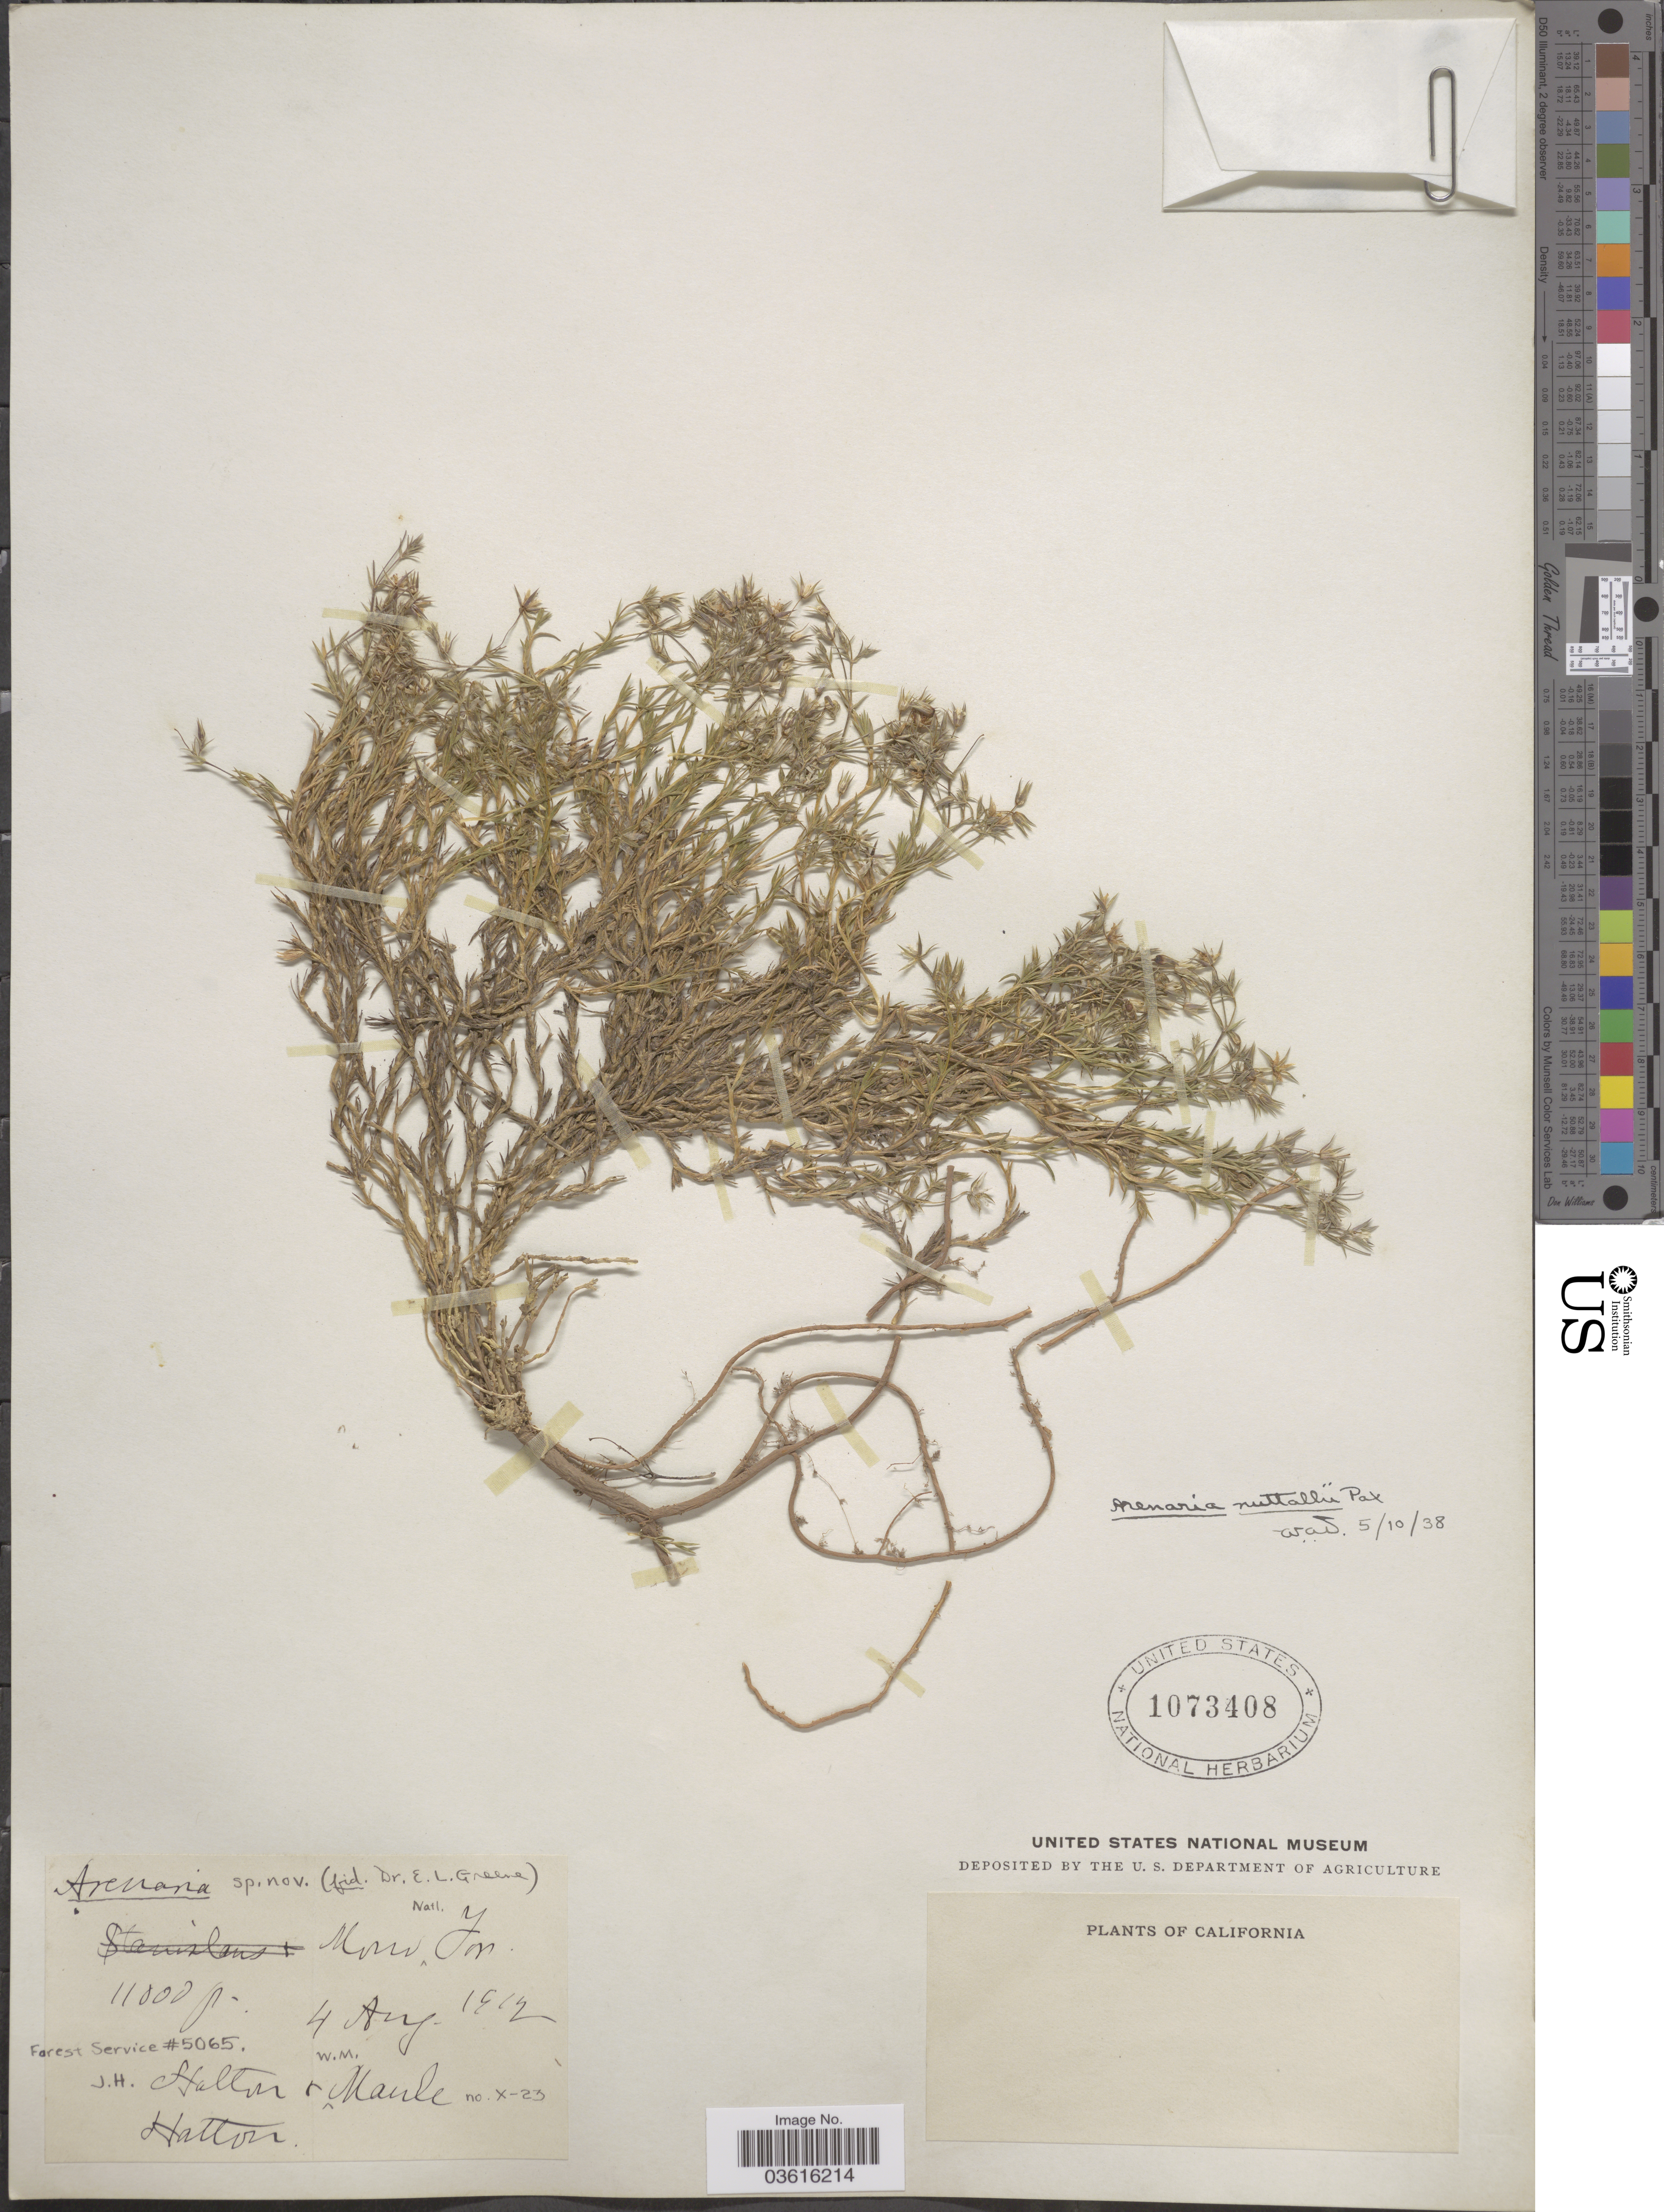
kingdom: Plantae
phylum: Tracheophyta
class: Magnoliopsida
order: Caryophyllales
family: Caryophyllaceae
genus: Minuartia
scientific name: Minuartia nuttallii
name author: (Pax) Briq.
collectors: J. Hatton & W. Maule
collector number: X-23/5065?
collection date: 1912-08-04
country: United States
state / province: California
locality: Mono For.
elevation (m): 3353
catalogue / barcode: US 1073408